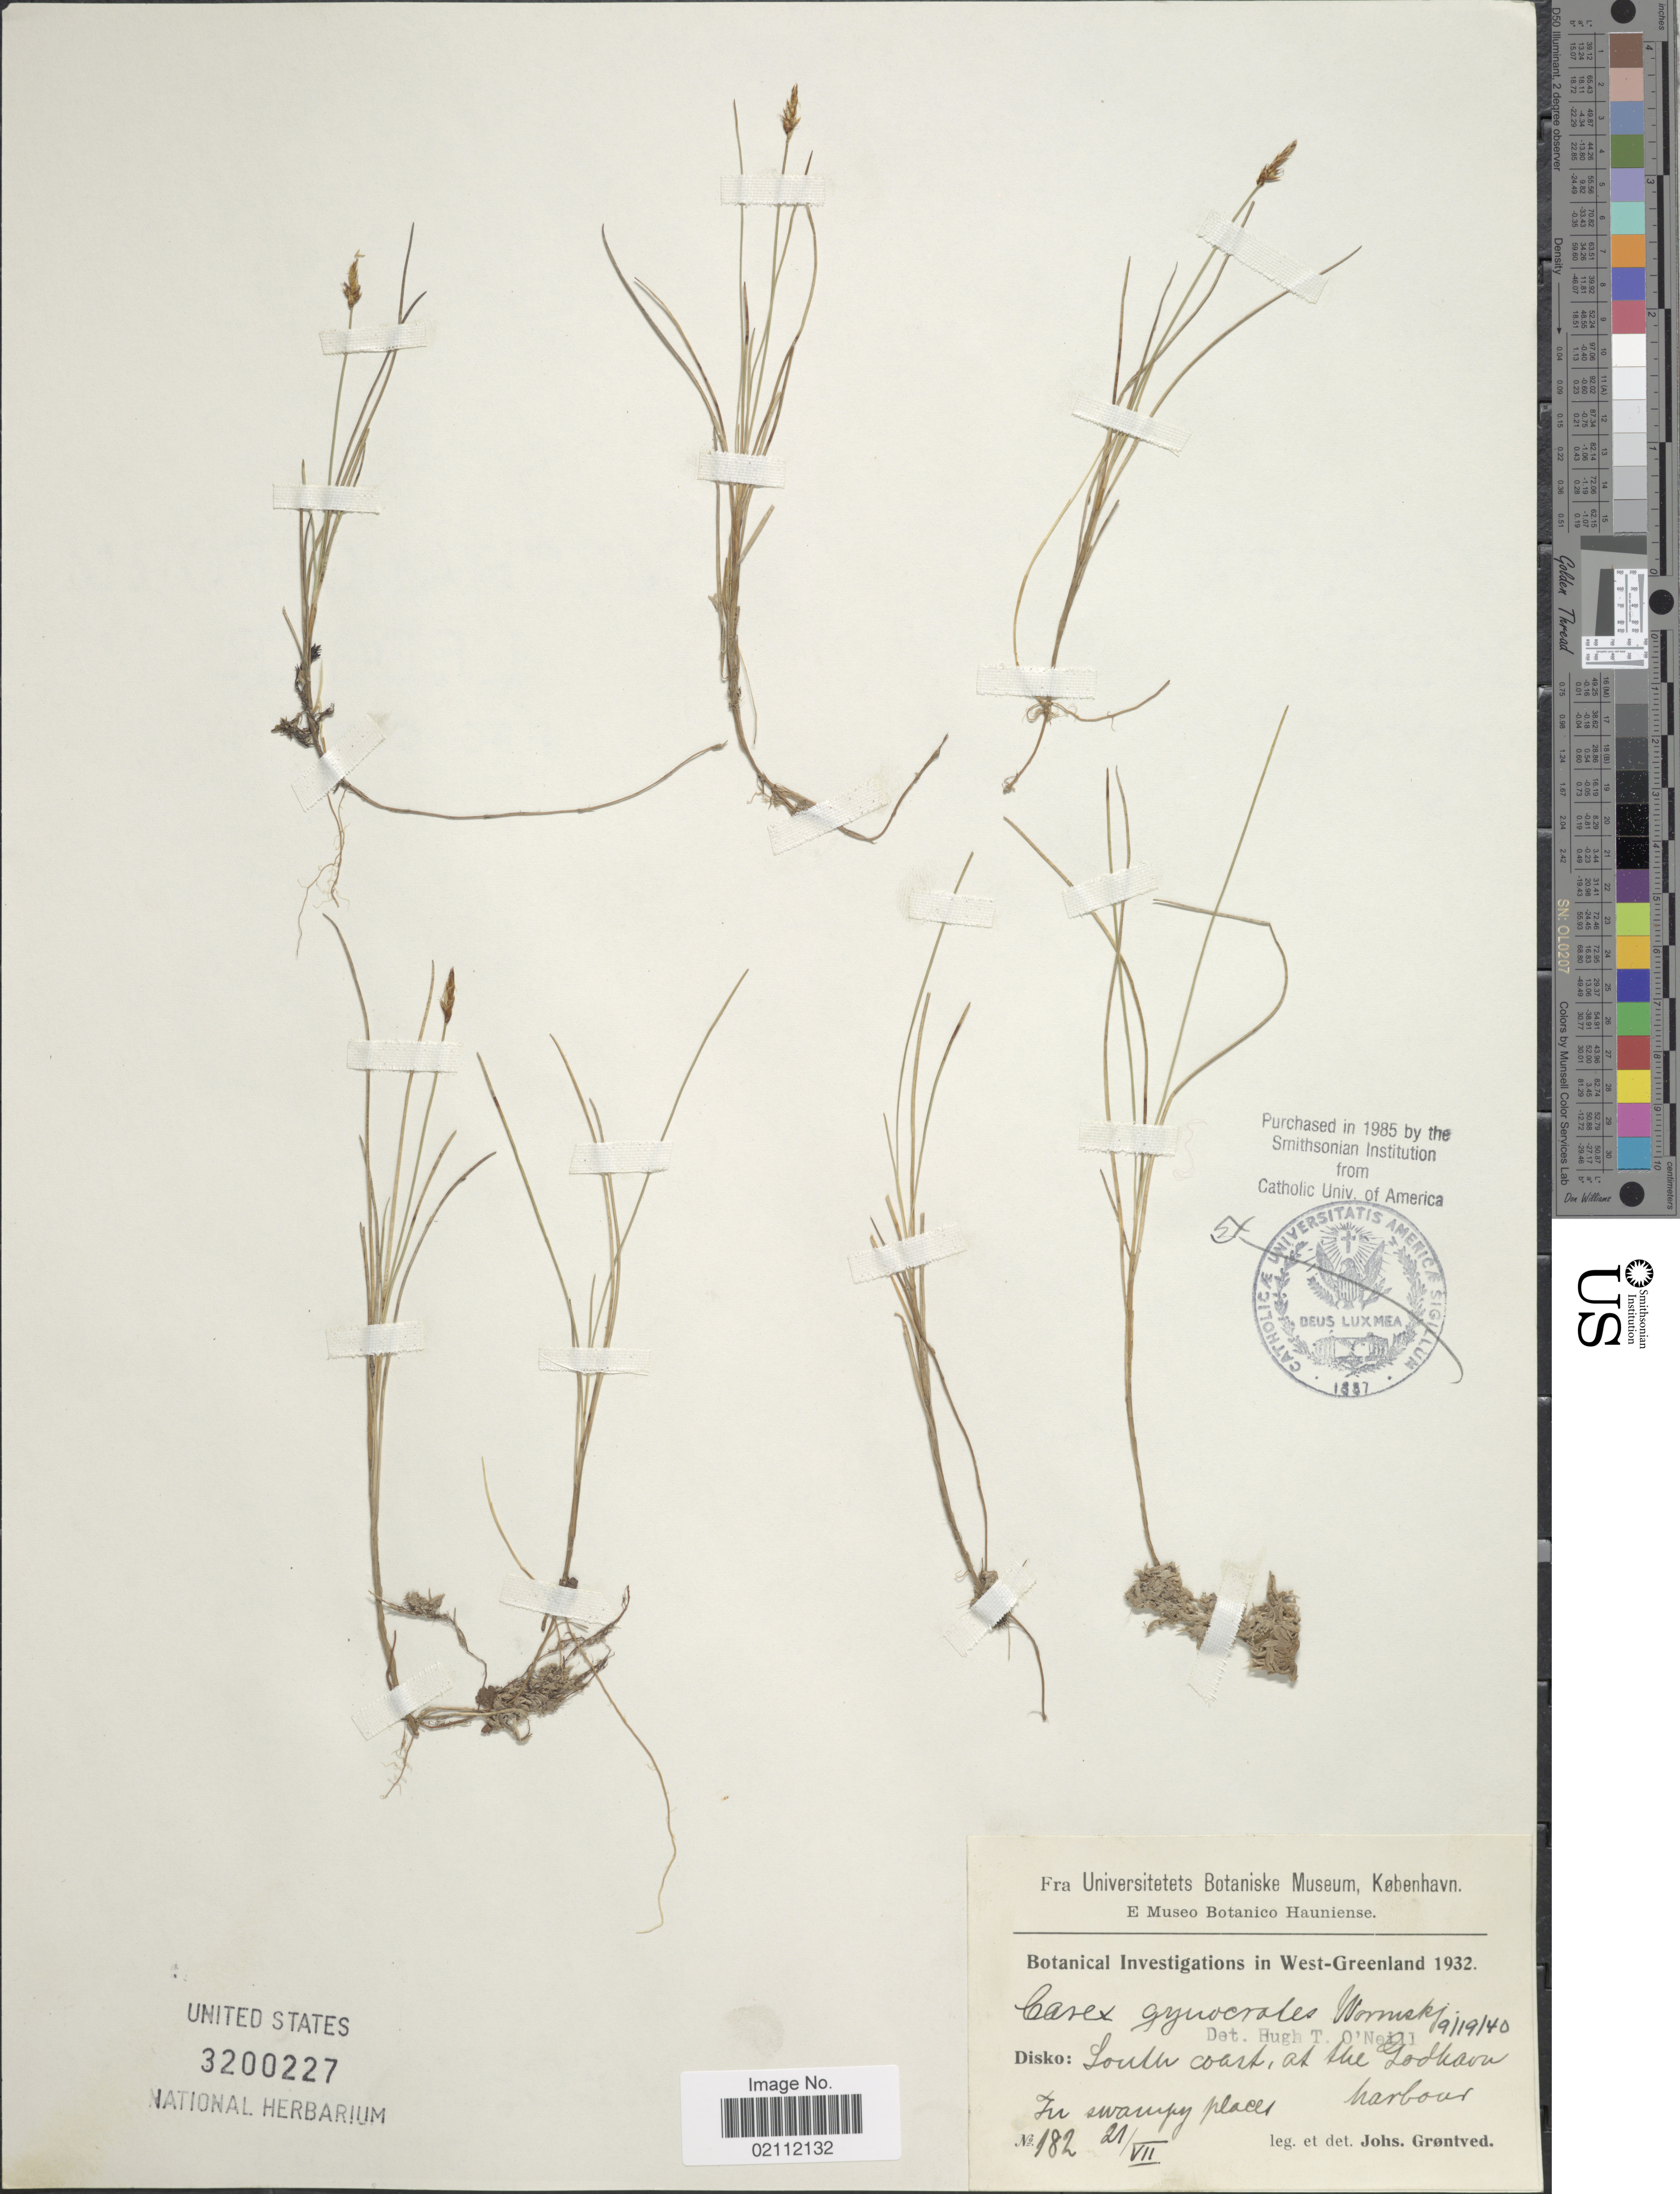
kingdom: Plantae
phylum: Tracheophyta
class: Liliopsida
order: Poales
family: Cyperaceae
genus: Carex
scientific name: Carex nardina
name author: (Hornem.) Fr.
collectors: J. Grøntved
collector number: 182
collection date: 1932-07-21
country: Greenland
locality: West-Greenland. Disko: South coast, at the Godhavn harbour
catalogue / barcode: US 3200227